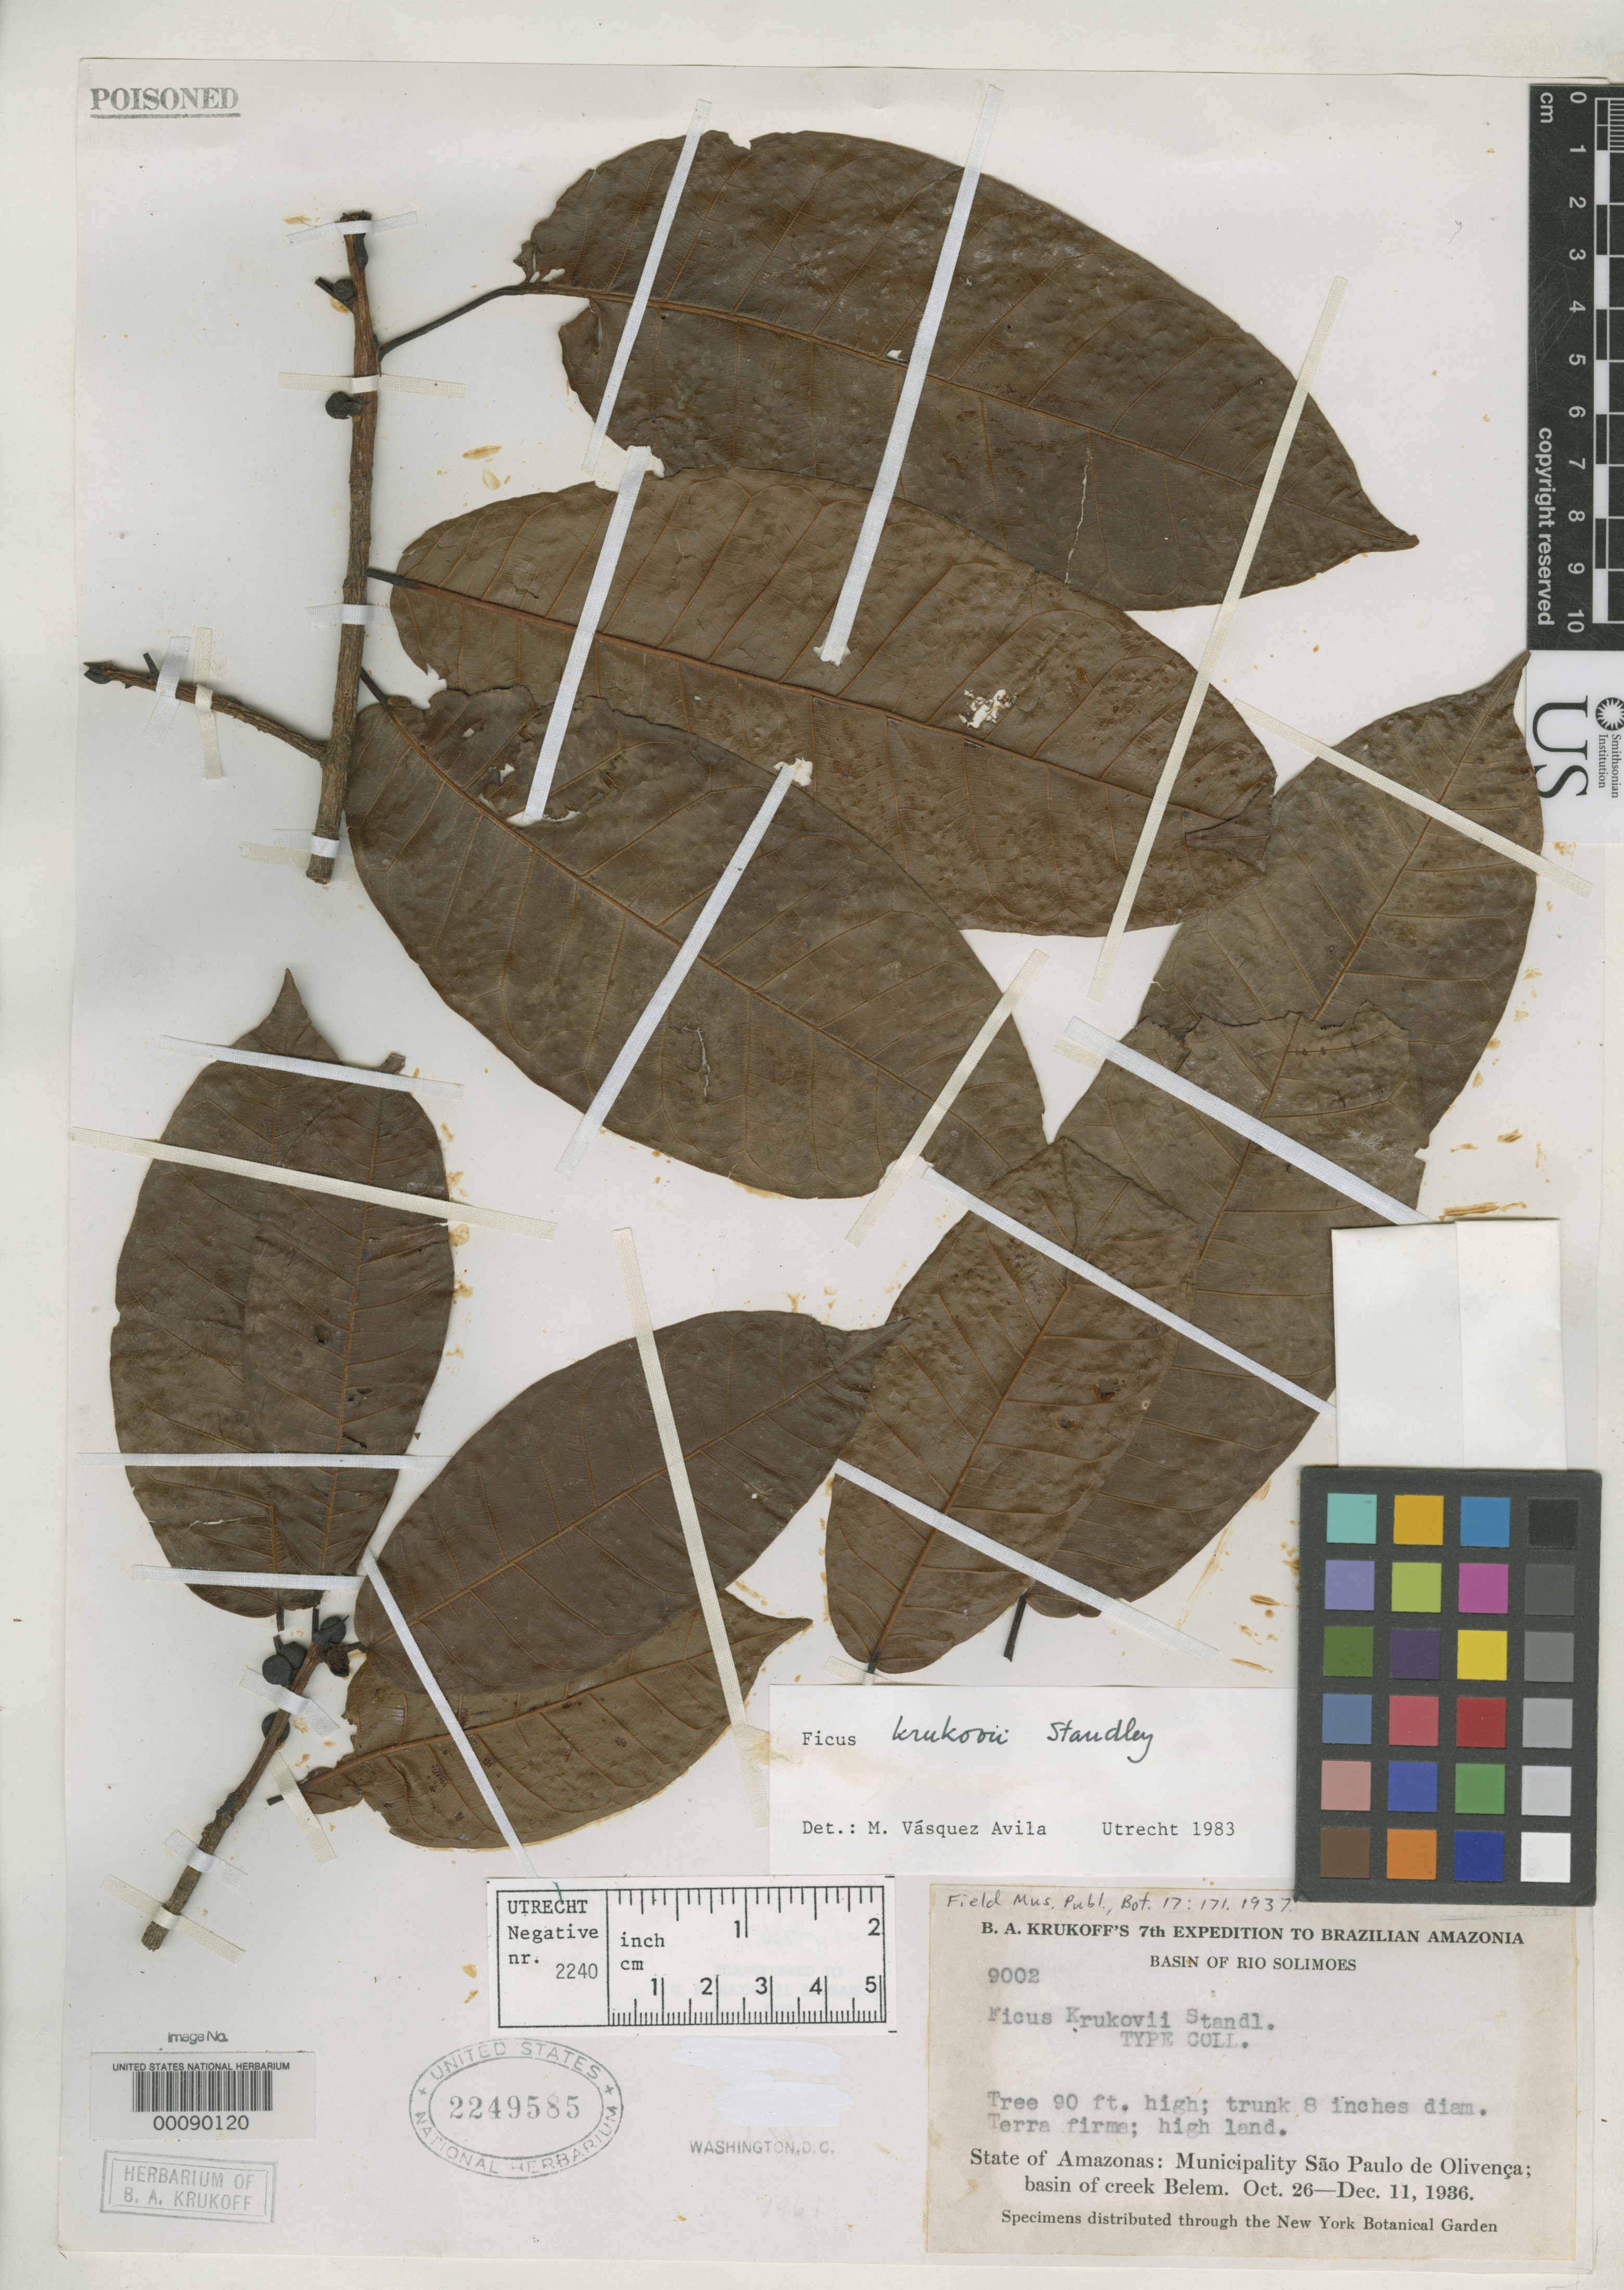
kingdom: Plantae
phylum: Tracheophyta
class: Magnoliopsida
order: Rosales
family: Moraceae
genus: Ficus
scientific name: Ficus krukovii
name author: Standl.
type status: Isotype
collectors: B. A. Krukoff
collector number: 9002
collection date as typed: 1936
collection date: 1936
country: Brazil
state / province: Amazonas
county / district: São Paulo de Olivença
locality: Basin of Belem Creek.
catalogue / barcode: US 2249585